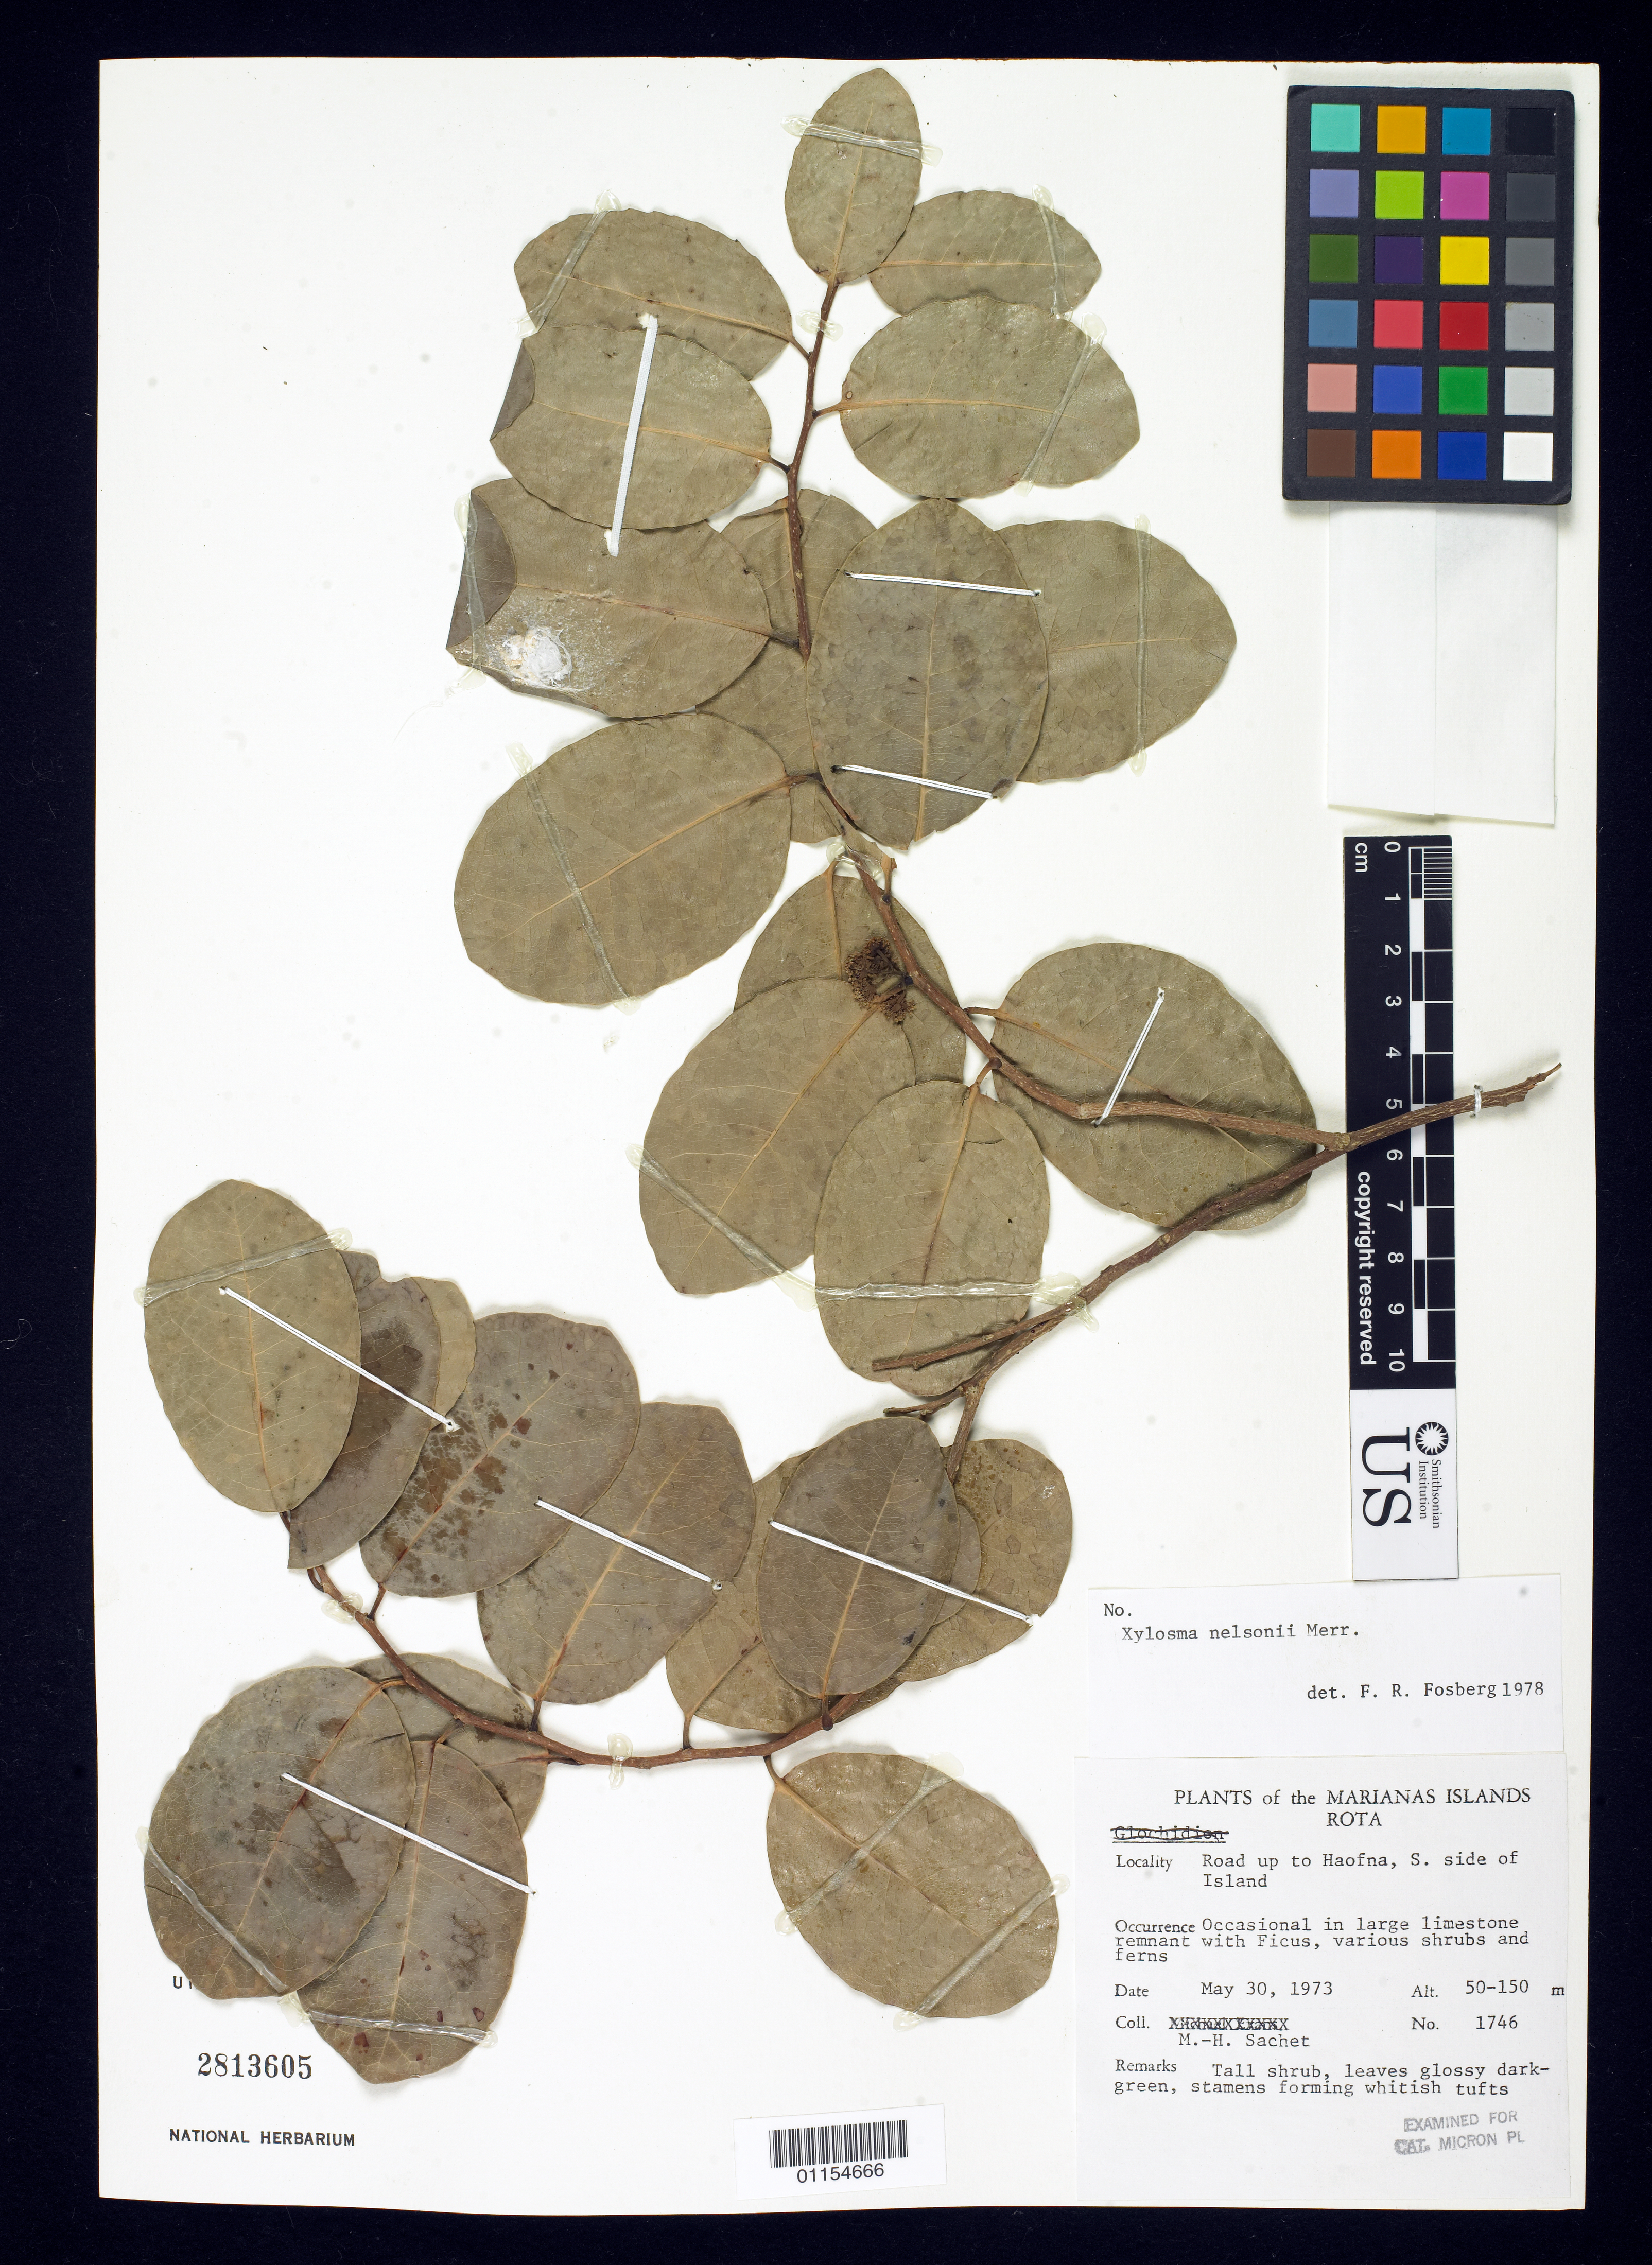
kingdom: Plantae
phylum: Tracheophyta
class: Magnoliopsida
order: Malpighiales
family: Salicaceae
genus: Xylosma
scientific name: Xylosma nelsonii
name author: Merr.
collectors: M.-H. Sachet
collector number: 1746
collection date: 1973-05-30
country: Northern Mariana Islands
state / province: Rota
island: Rota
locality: Road up to Haofna, S. side of Island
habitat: in large limestone remnant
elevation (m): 50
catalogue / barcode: US 2813605